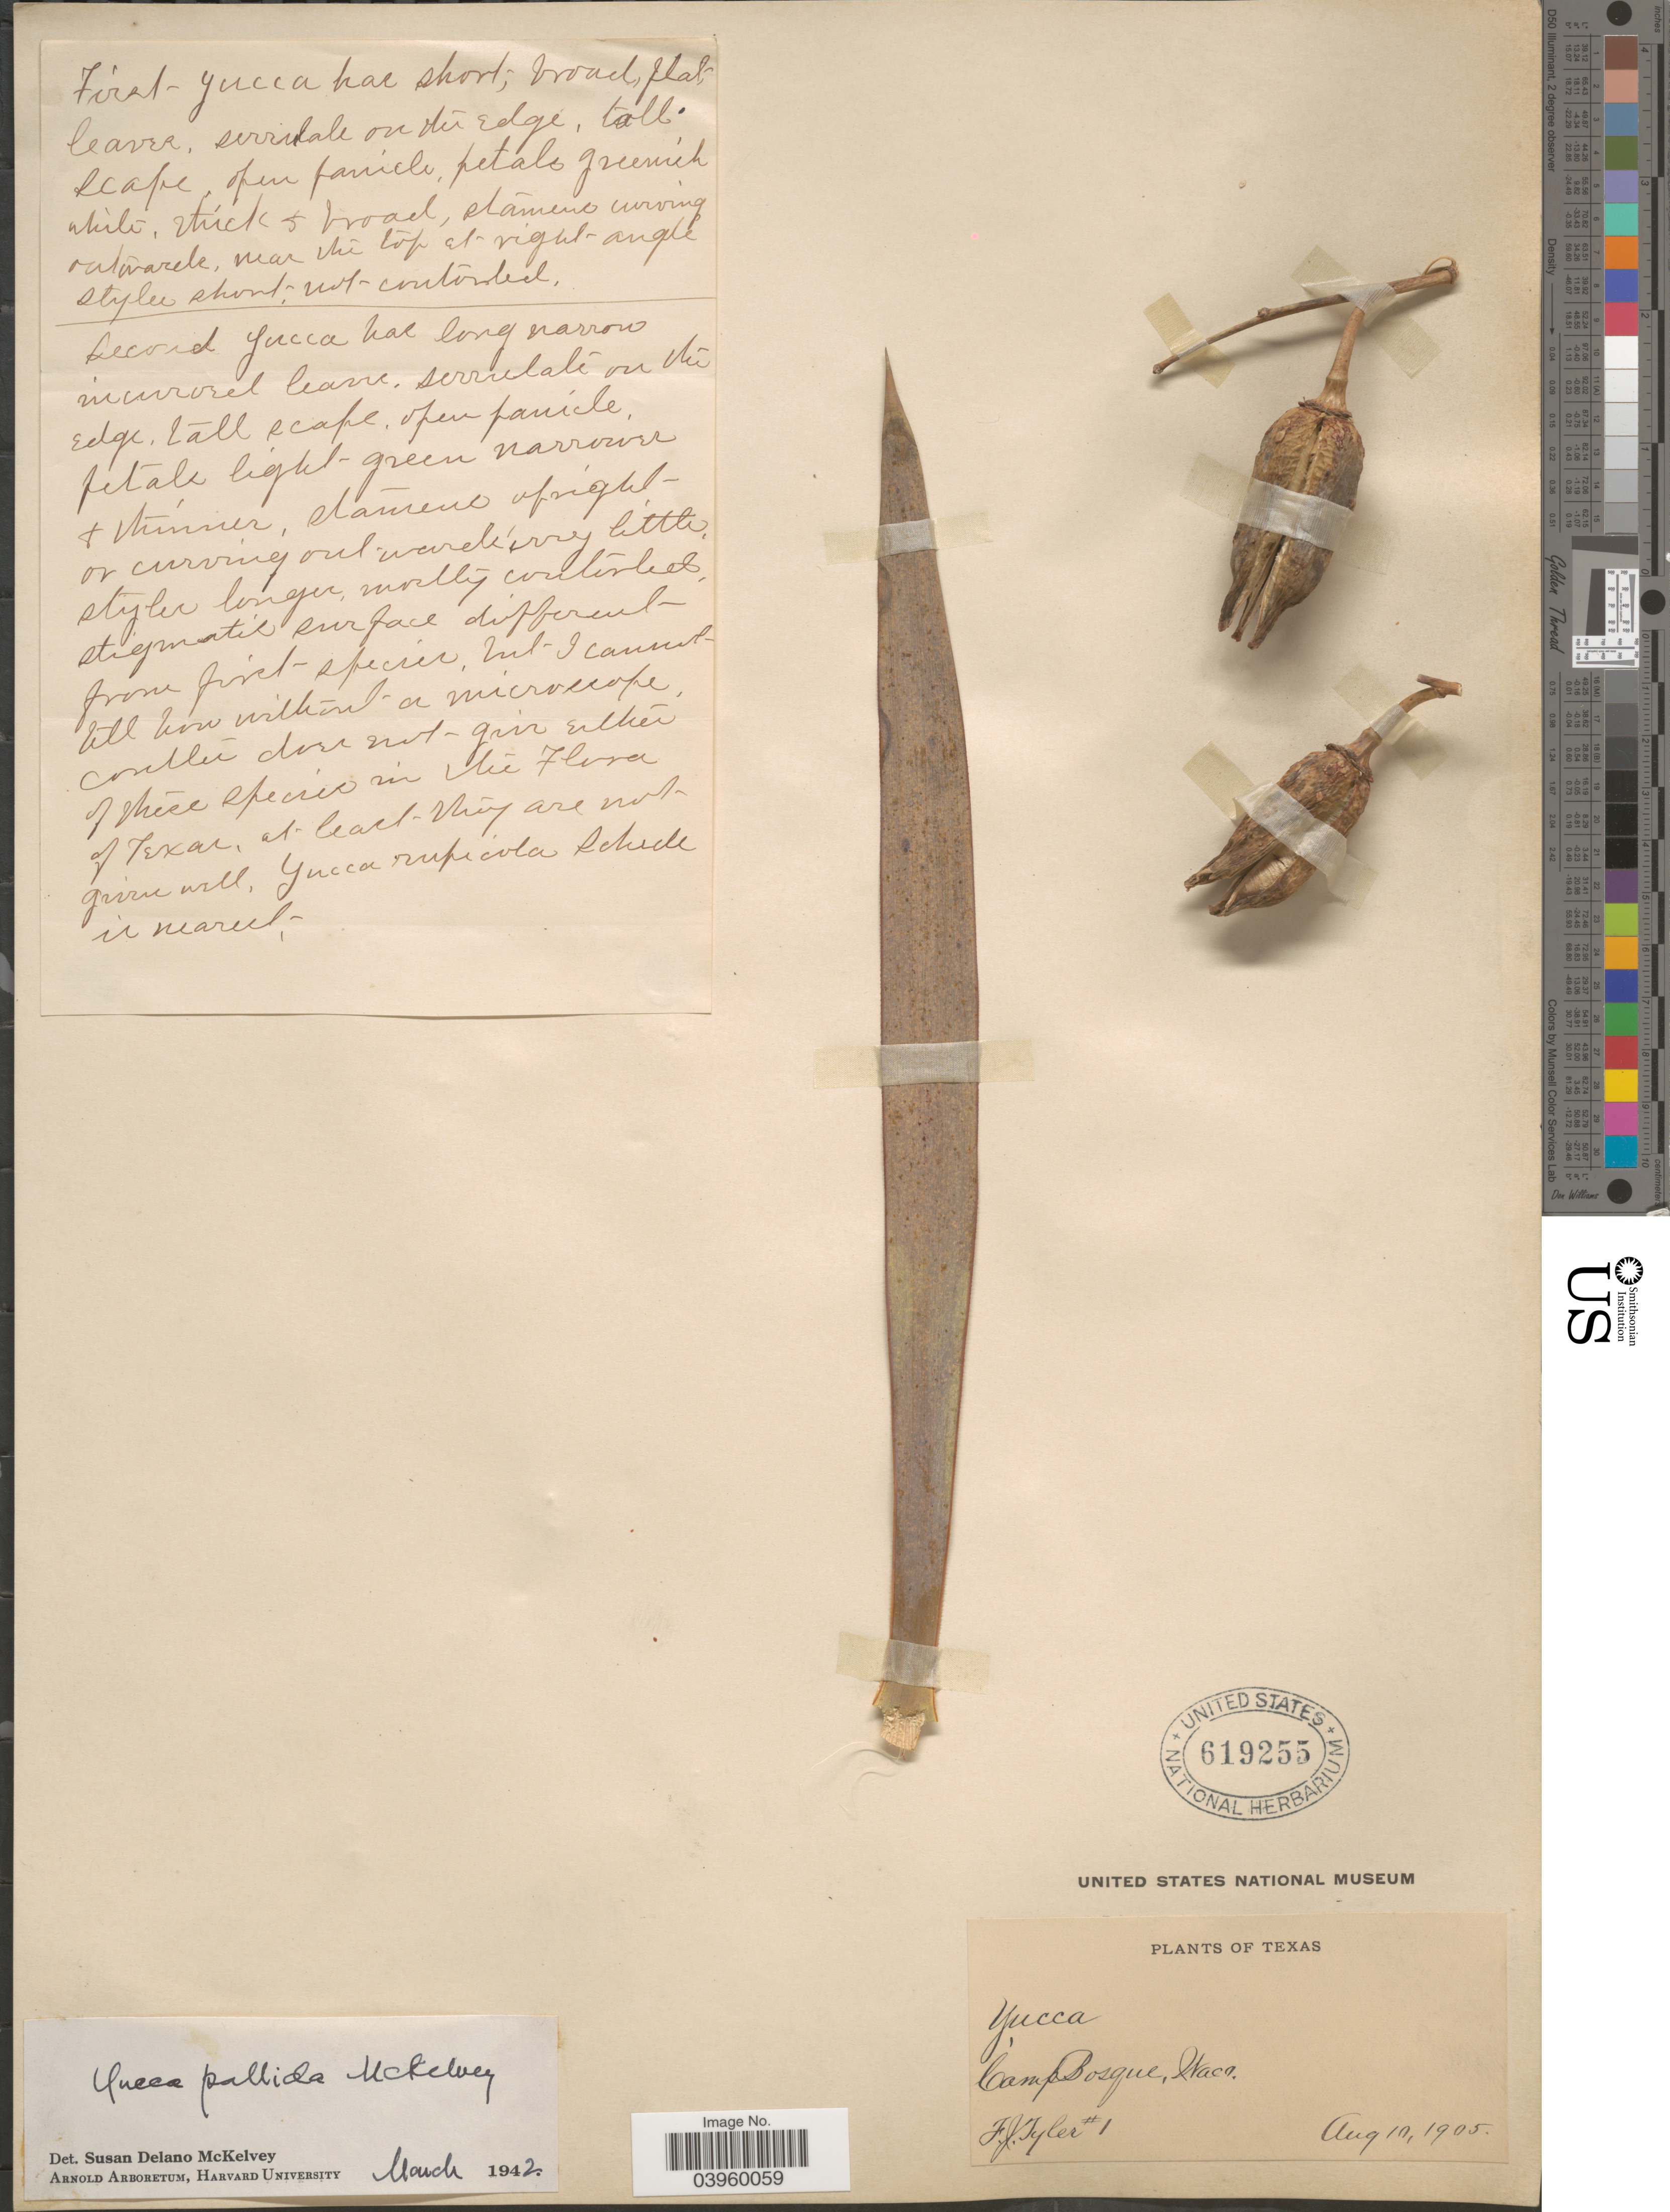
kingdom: Plantae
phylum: Tracheophyta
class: Liliopsida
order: Asparagales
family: Asparagaceae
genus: Yucca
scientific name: Yucca pallida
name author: McKelvey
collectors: F. Tyler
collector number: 1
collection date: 1905-08-10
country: United States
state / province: Texas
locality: Camp Bosque, Waco.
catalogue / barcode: US 619255